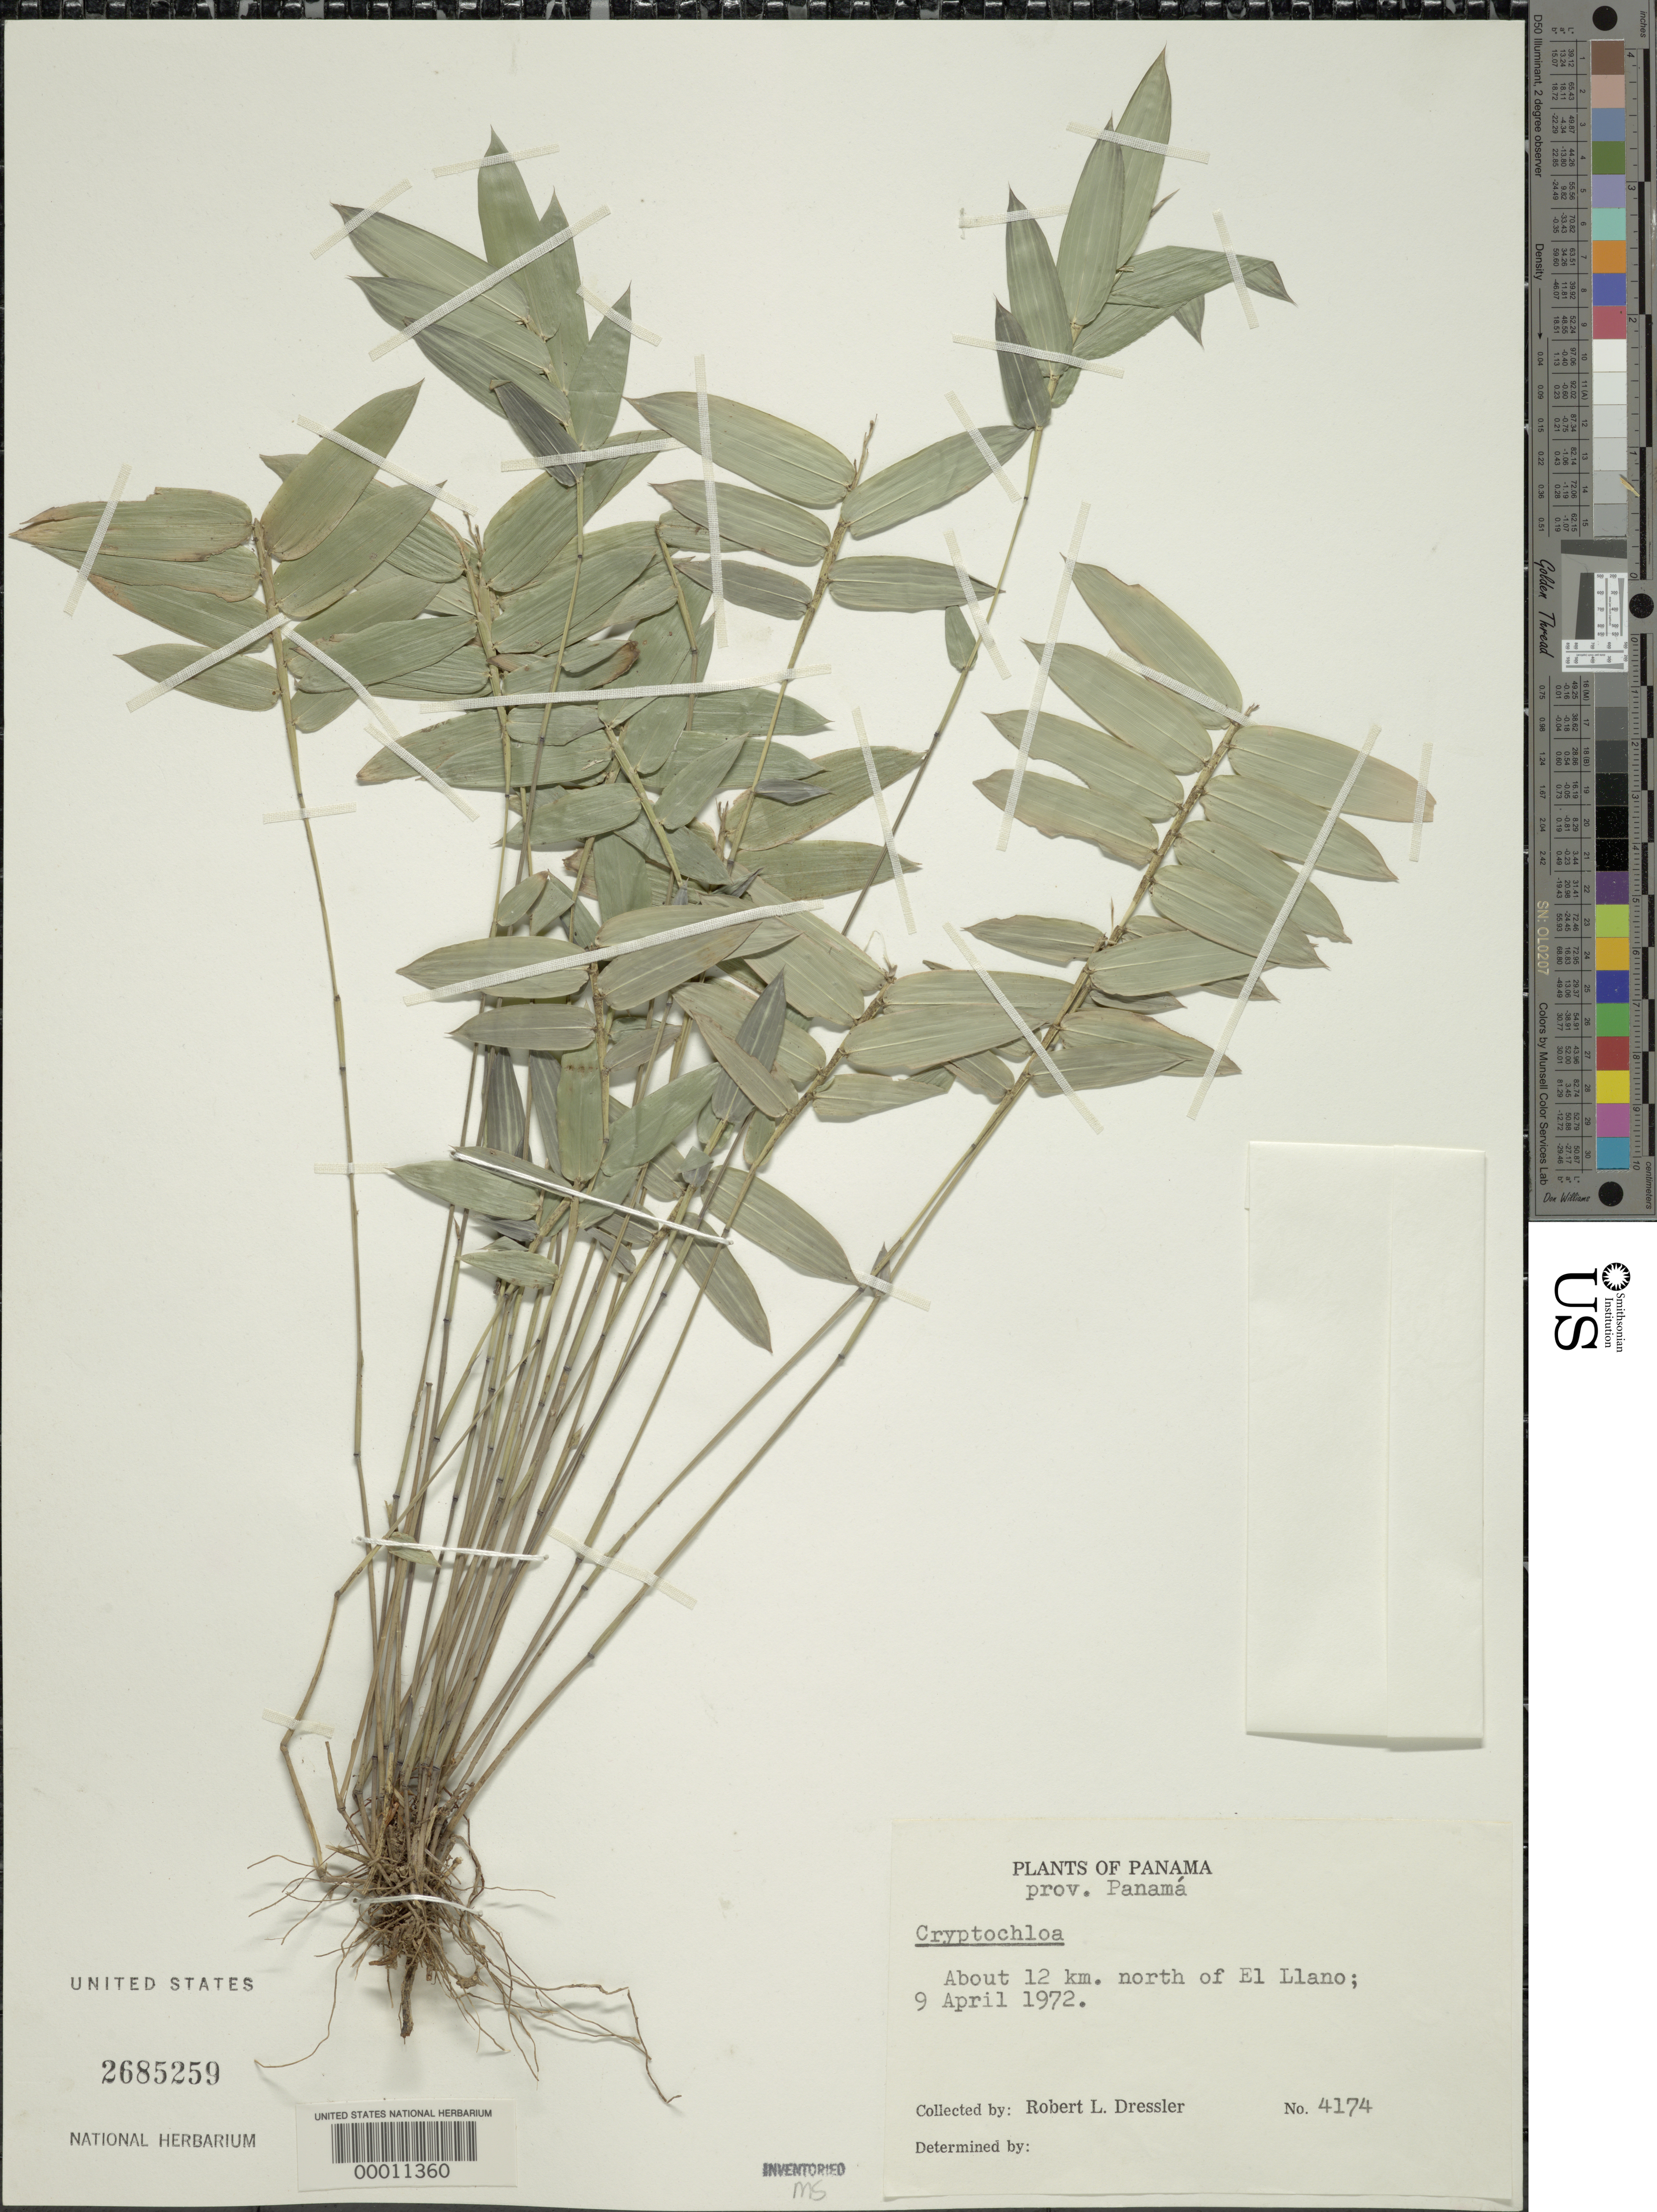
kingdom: Plantae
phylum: Tracheophyta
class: Liliopsida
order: Poales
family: Poaceae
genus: Cryptochloa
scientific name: Cryptochloa variana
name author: Swallen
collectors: R. Dressler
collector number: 4174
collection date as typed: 09 Apr 1972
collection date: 1972-04-09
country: Panama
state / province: Panamá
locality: El Llano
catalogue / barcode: US 2685259